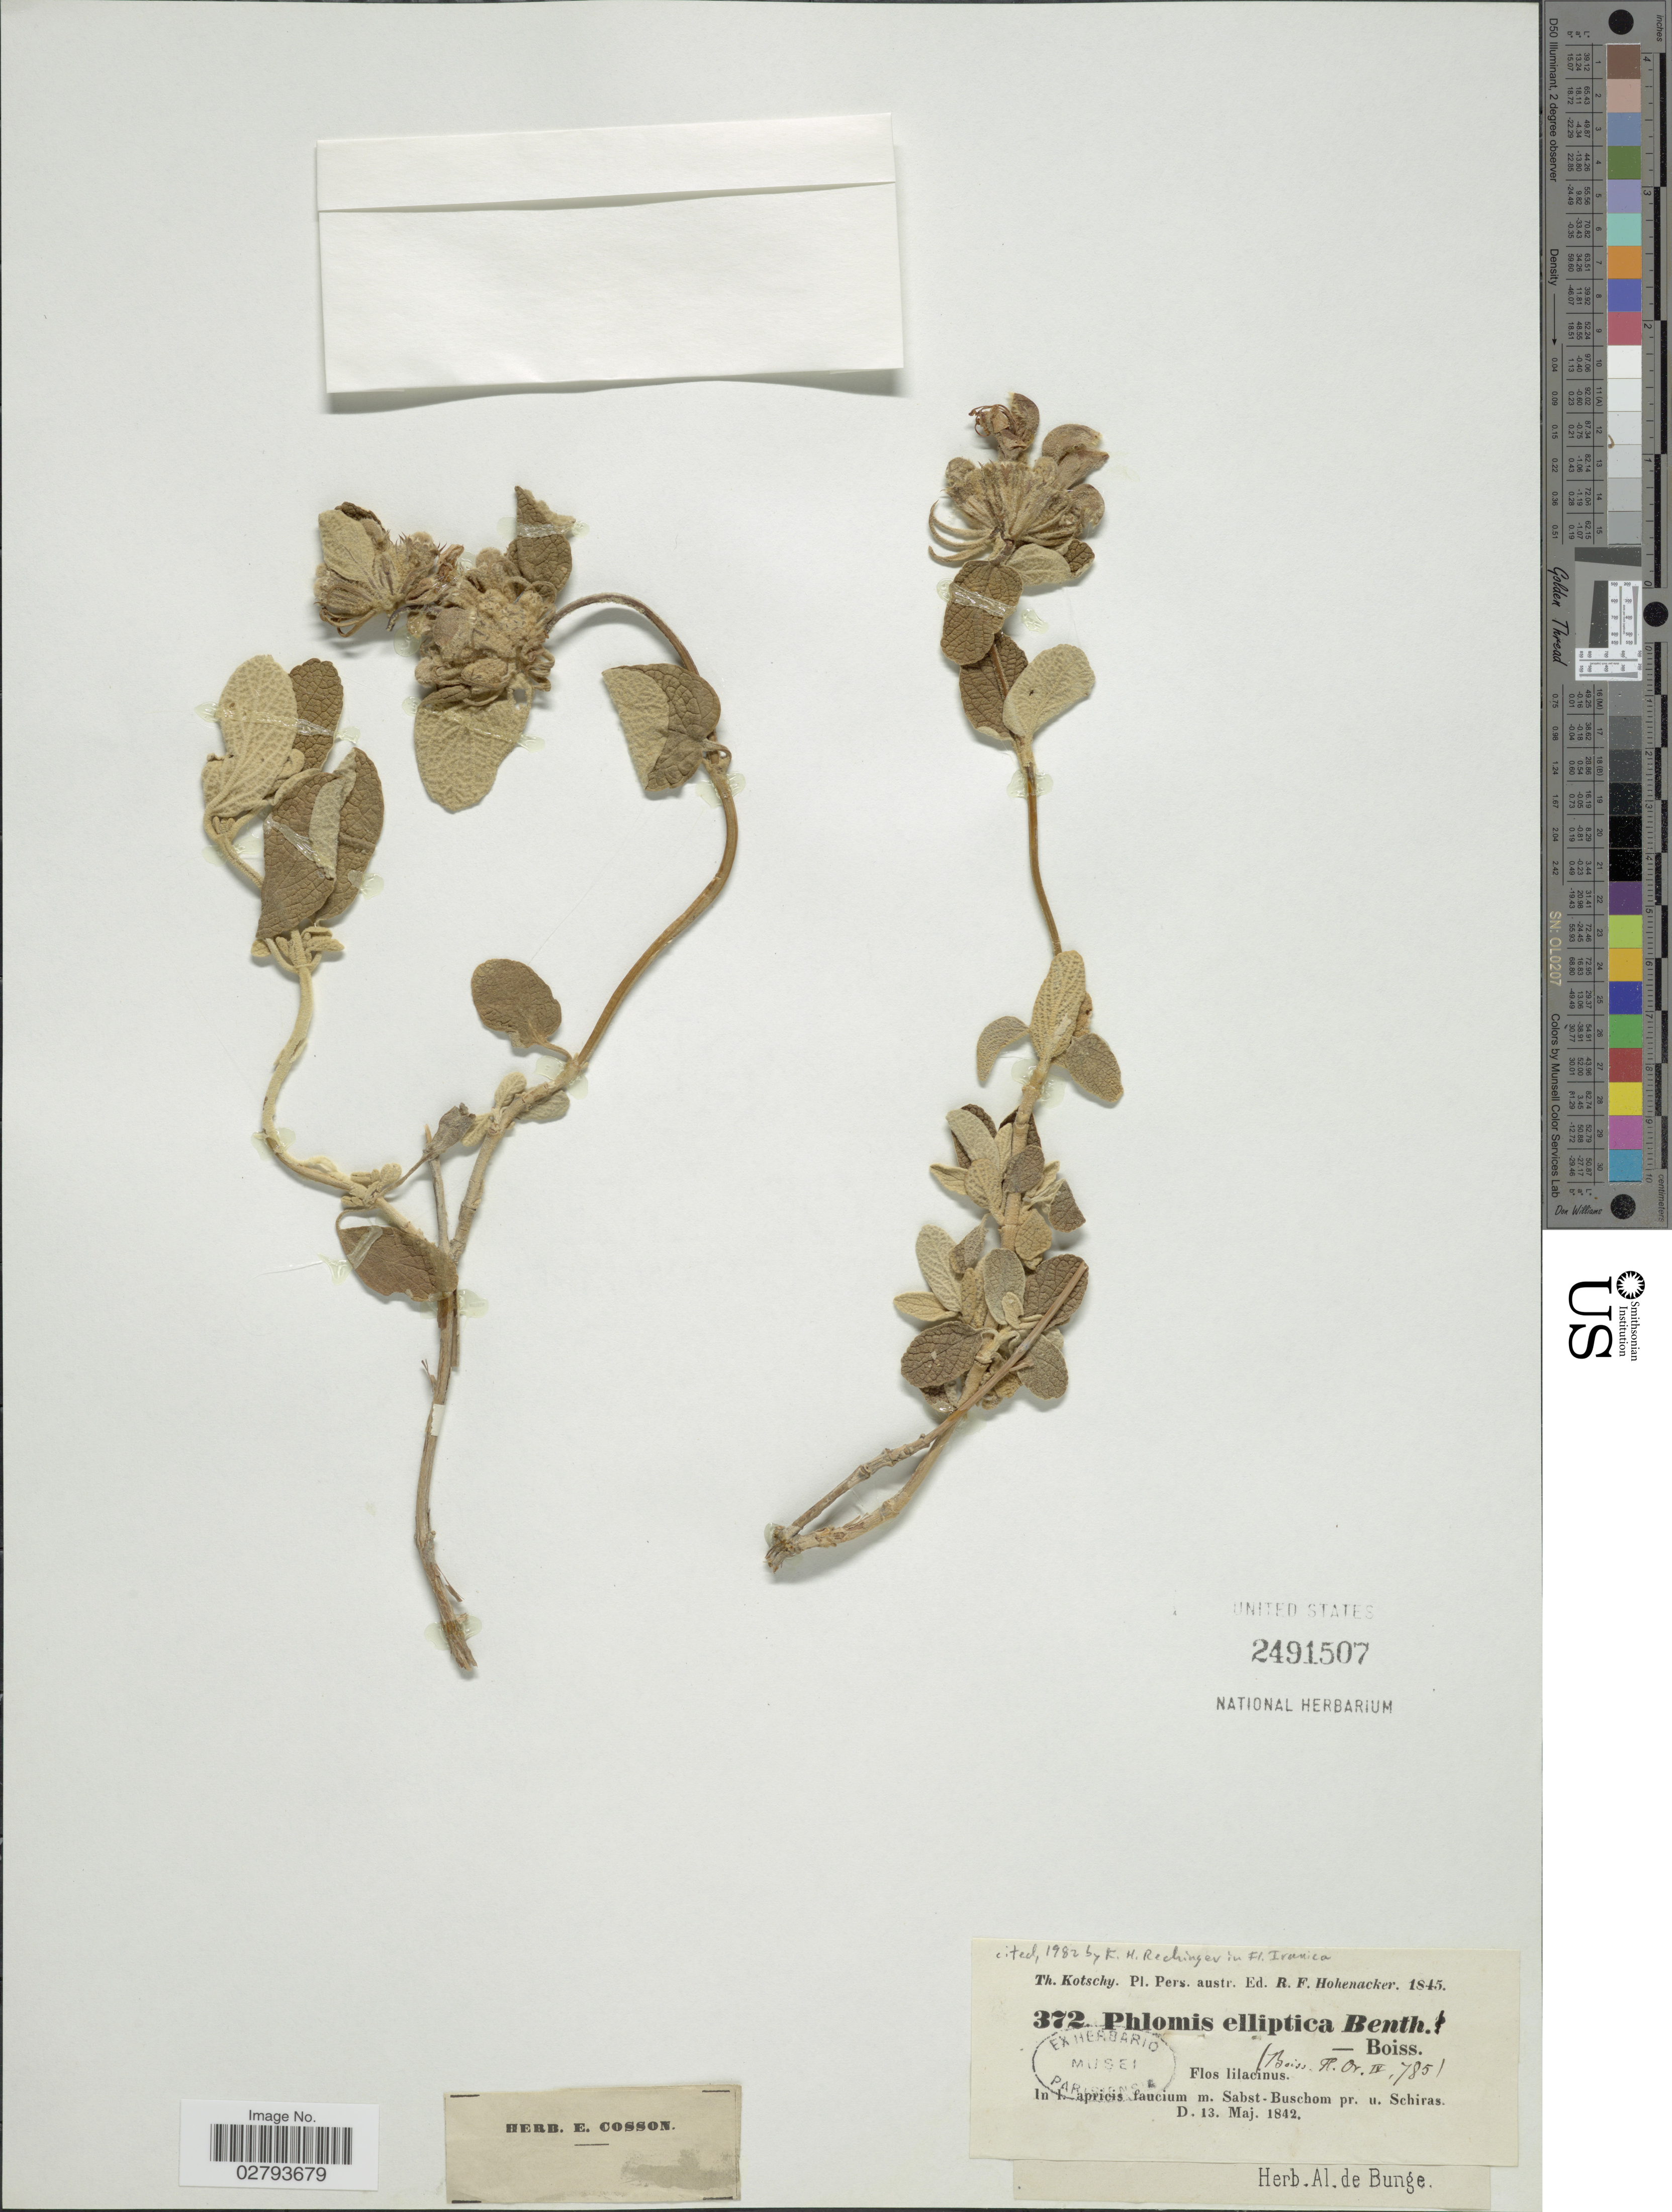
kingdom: Plantae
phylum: Tracheophyta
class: Magnoliopsida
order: Lamiales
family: Lamiaceae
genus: Prasium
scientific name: Prasium elliptica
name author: Benth.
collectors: K. G. Kotschy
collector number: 372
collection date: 1842-05-13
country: Iran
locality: Pers. austr. In L. apricis faucium m. Sabst- Buschom pr. u. Schiras.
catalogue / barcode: US 2491507